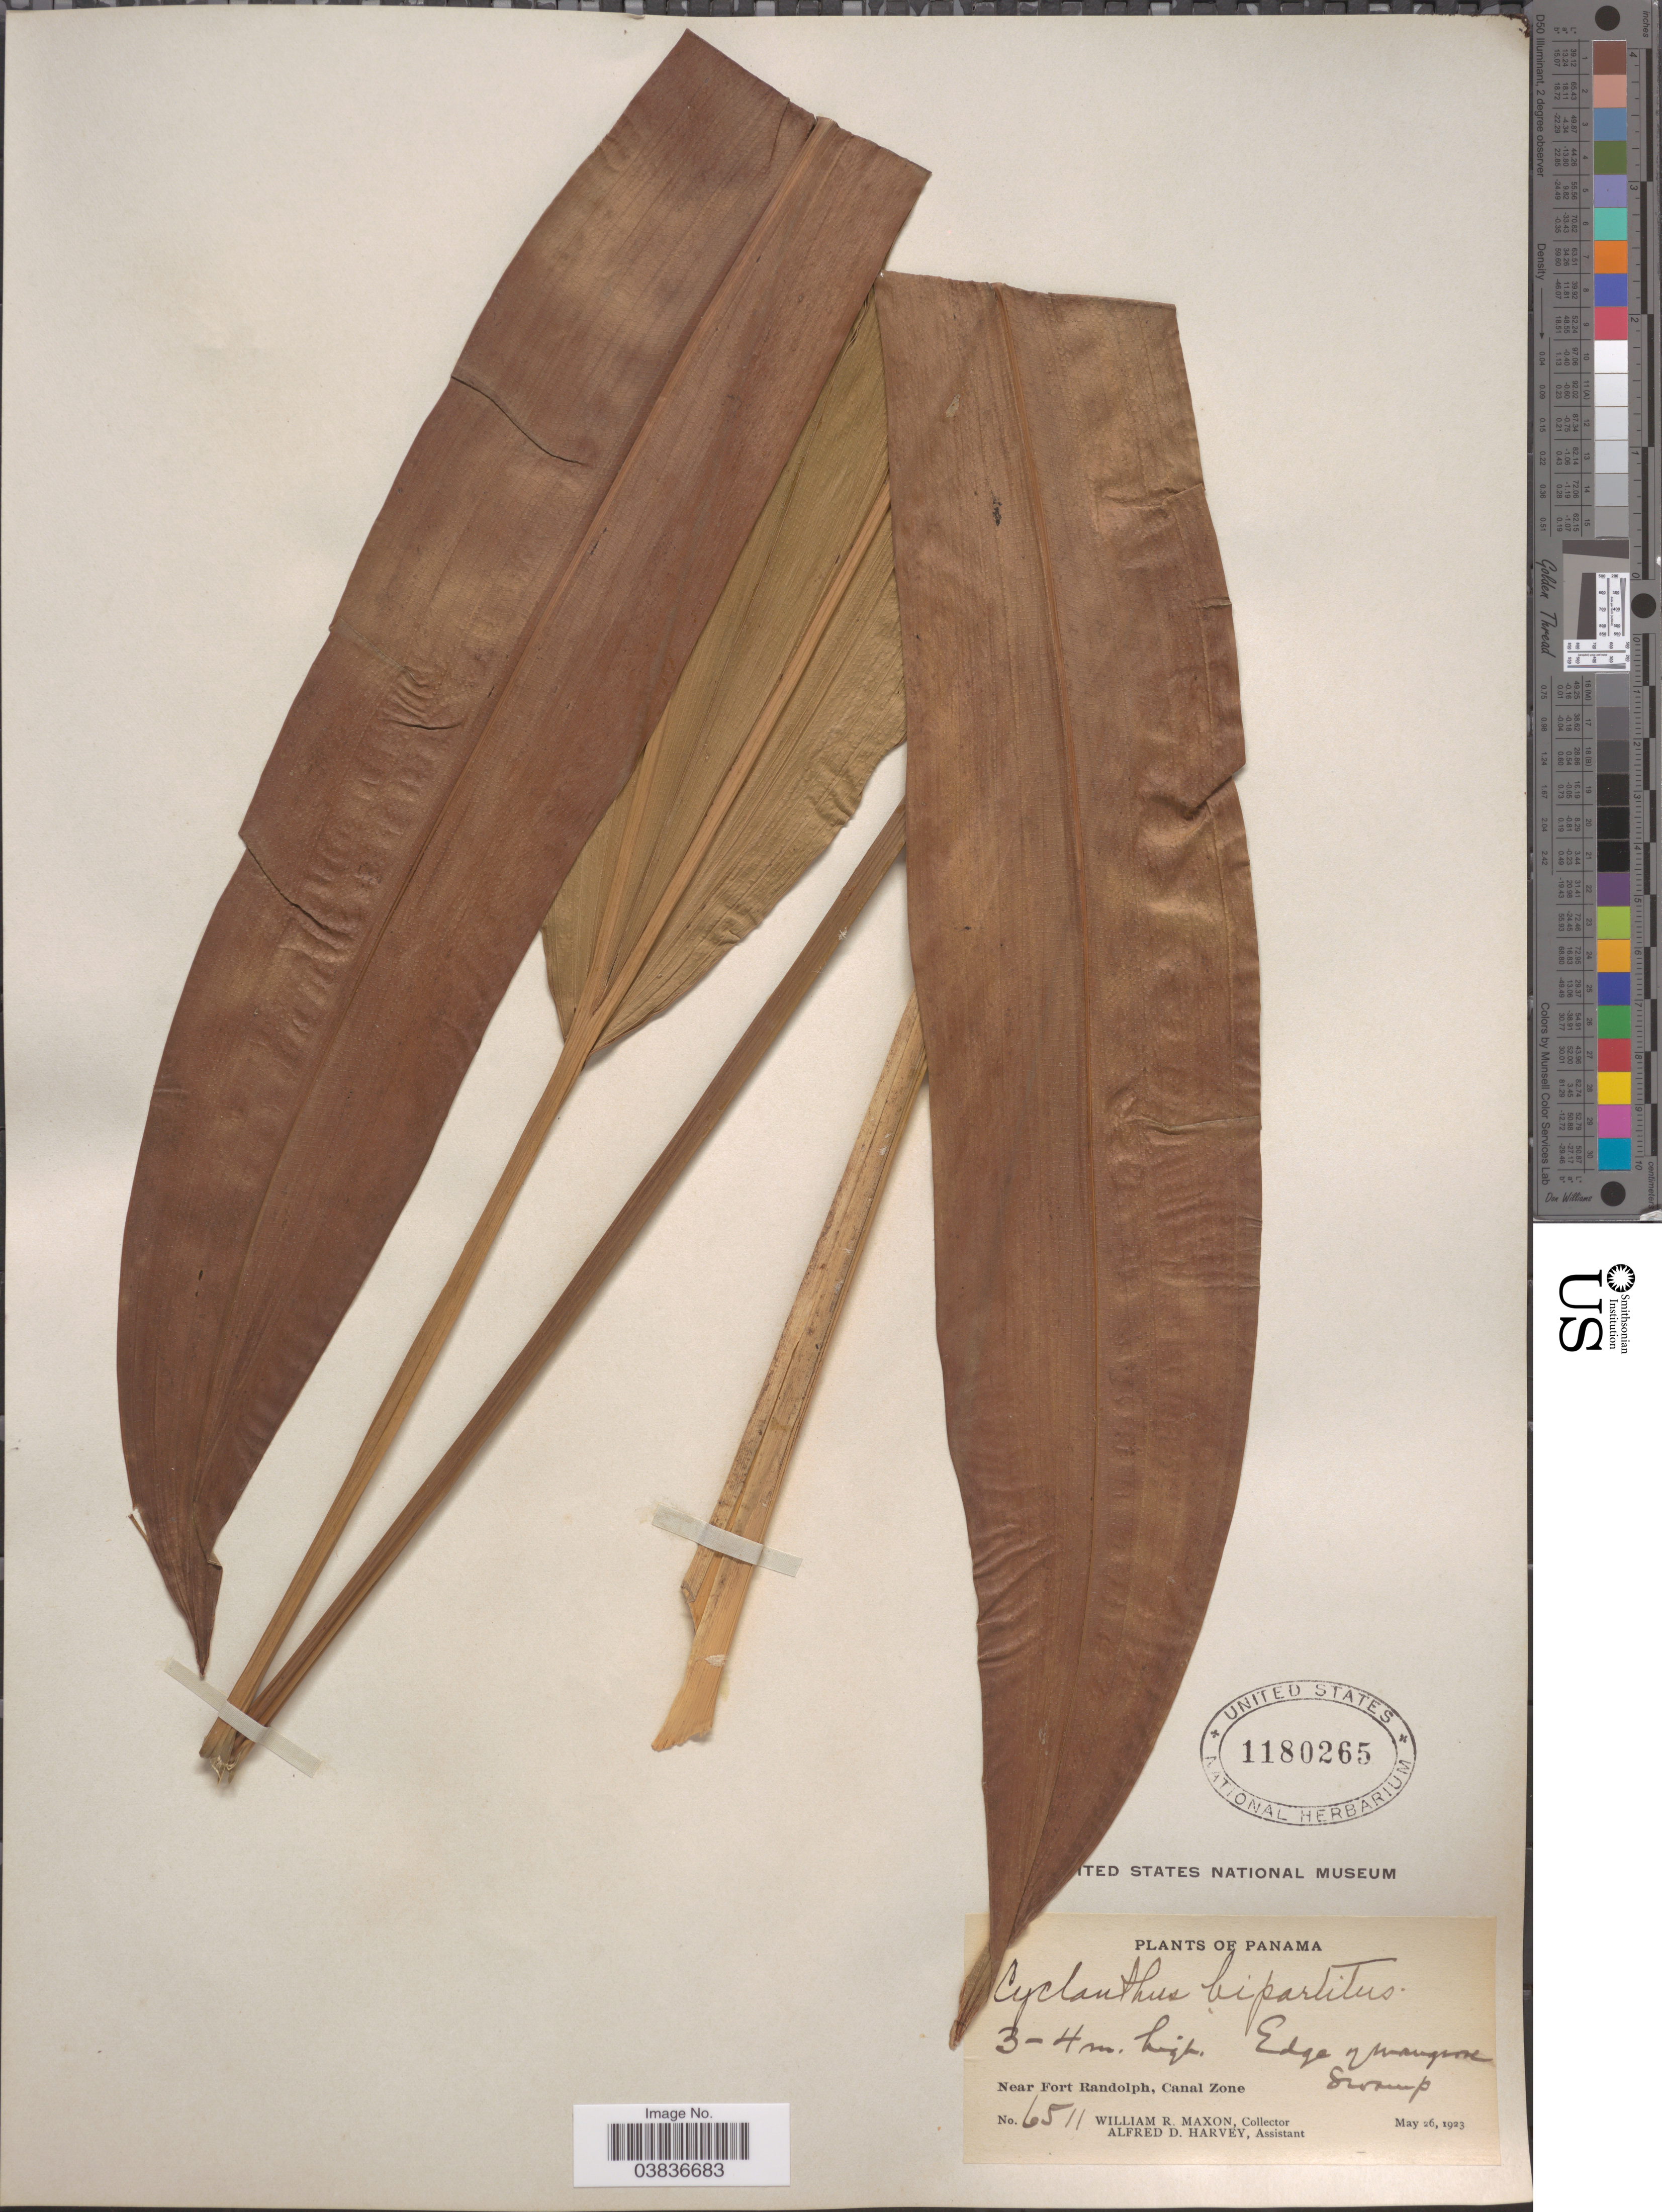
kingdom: Plantae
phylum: Tracheophyta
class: Liliopsida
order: Pandanales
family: Cyclanthaceae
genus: Cyclanthus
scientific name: Cyclanthus bipartitus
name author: Poit. ex A. Rich.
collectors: W. R. Maxon & A. D. Harvey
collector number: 6511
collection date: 1923-05-26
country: Panama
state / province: Colón / Panamá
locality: Near Fort Randolph, Canal Zone.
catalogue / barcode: US 1180265